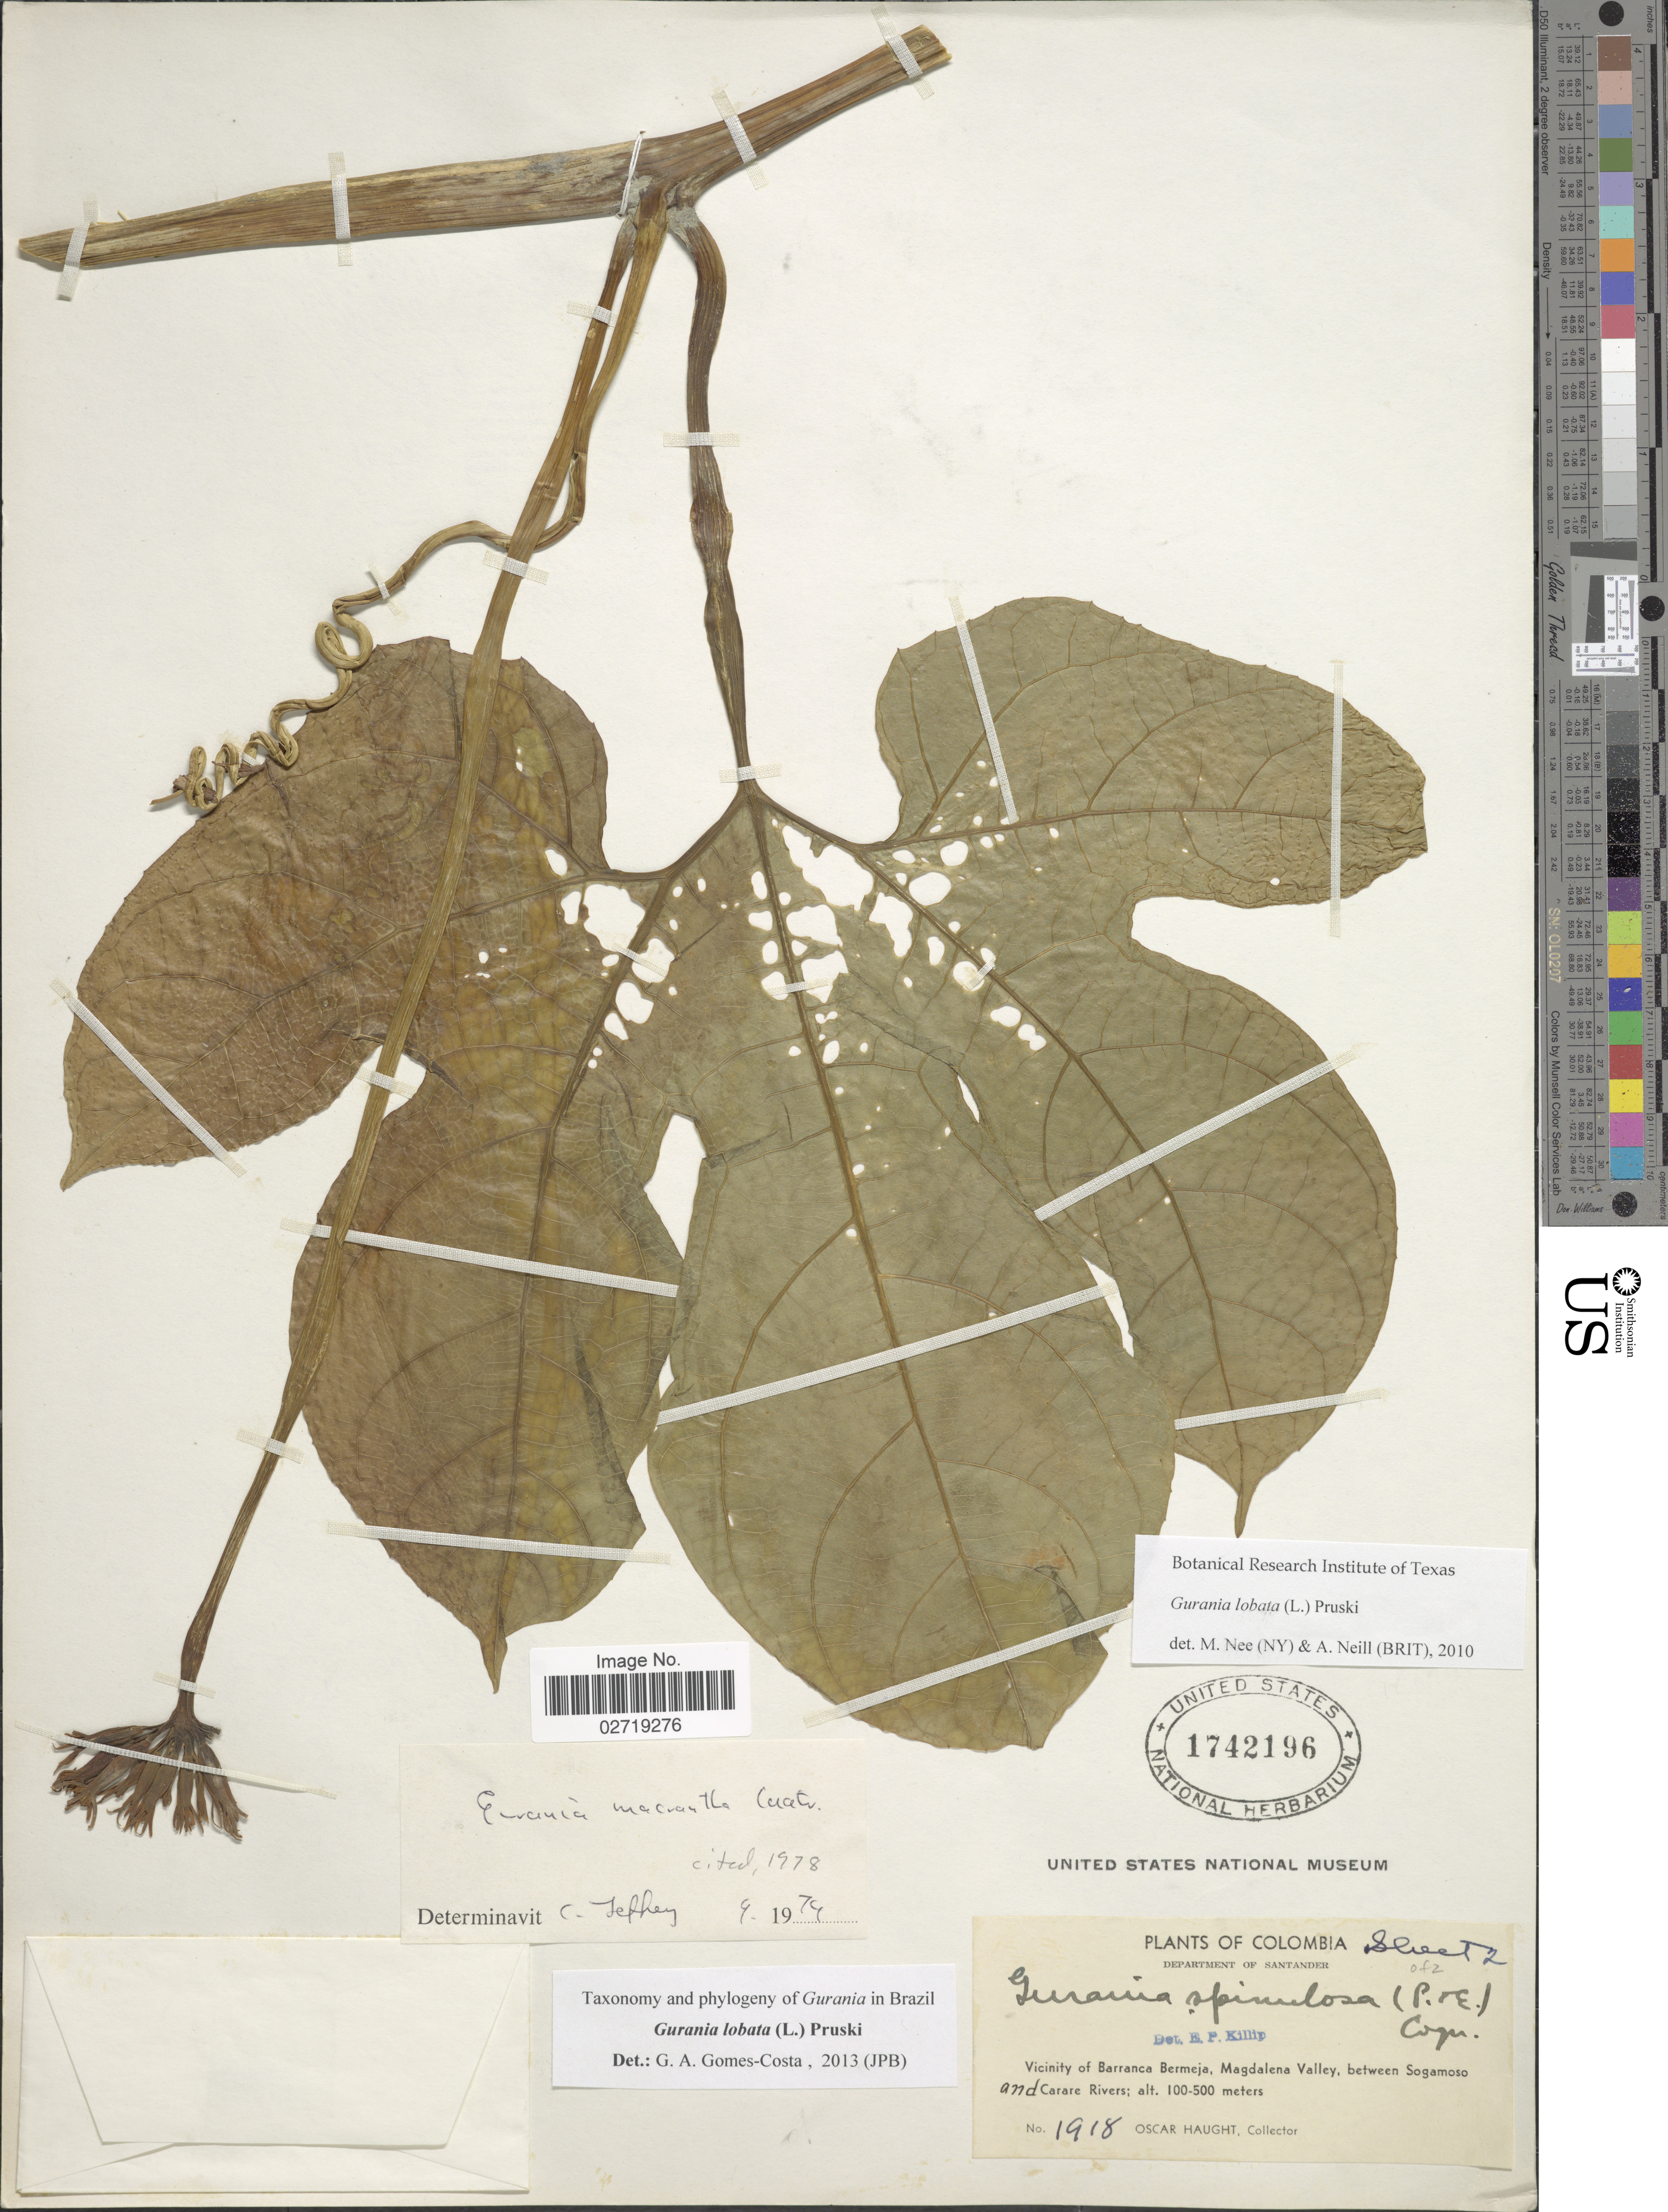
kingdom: Plantae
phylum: Tracheophyta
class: Magnoliopsida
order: Cucurbitales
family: Cucurbitaceae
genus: Gurania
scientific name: Gurania lobata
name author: (L.) Pruski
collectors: O. Haught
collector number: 1918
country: Colombia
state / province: Santander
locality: Vicinity of Barranca Bermeja, Magdalena Valley, between Sogamoso and Carare Rivers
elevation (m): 100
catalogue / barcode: US 1742196